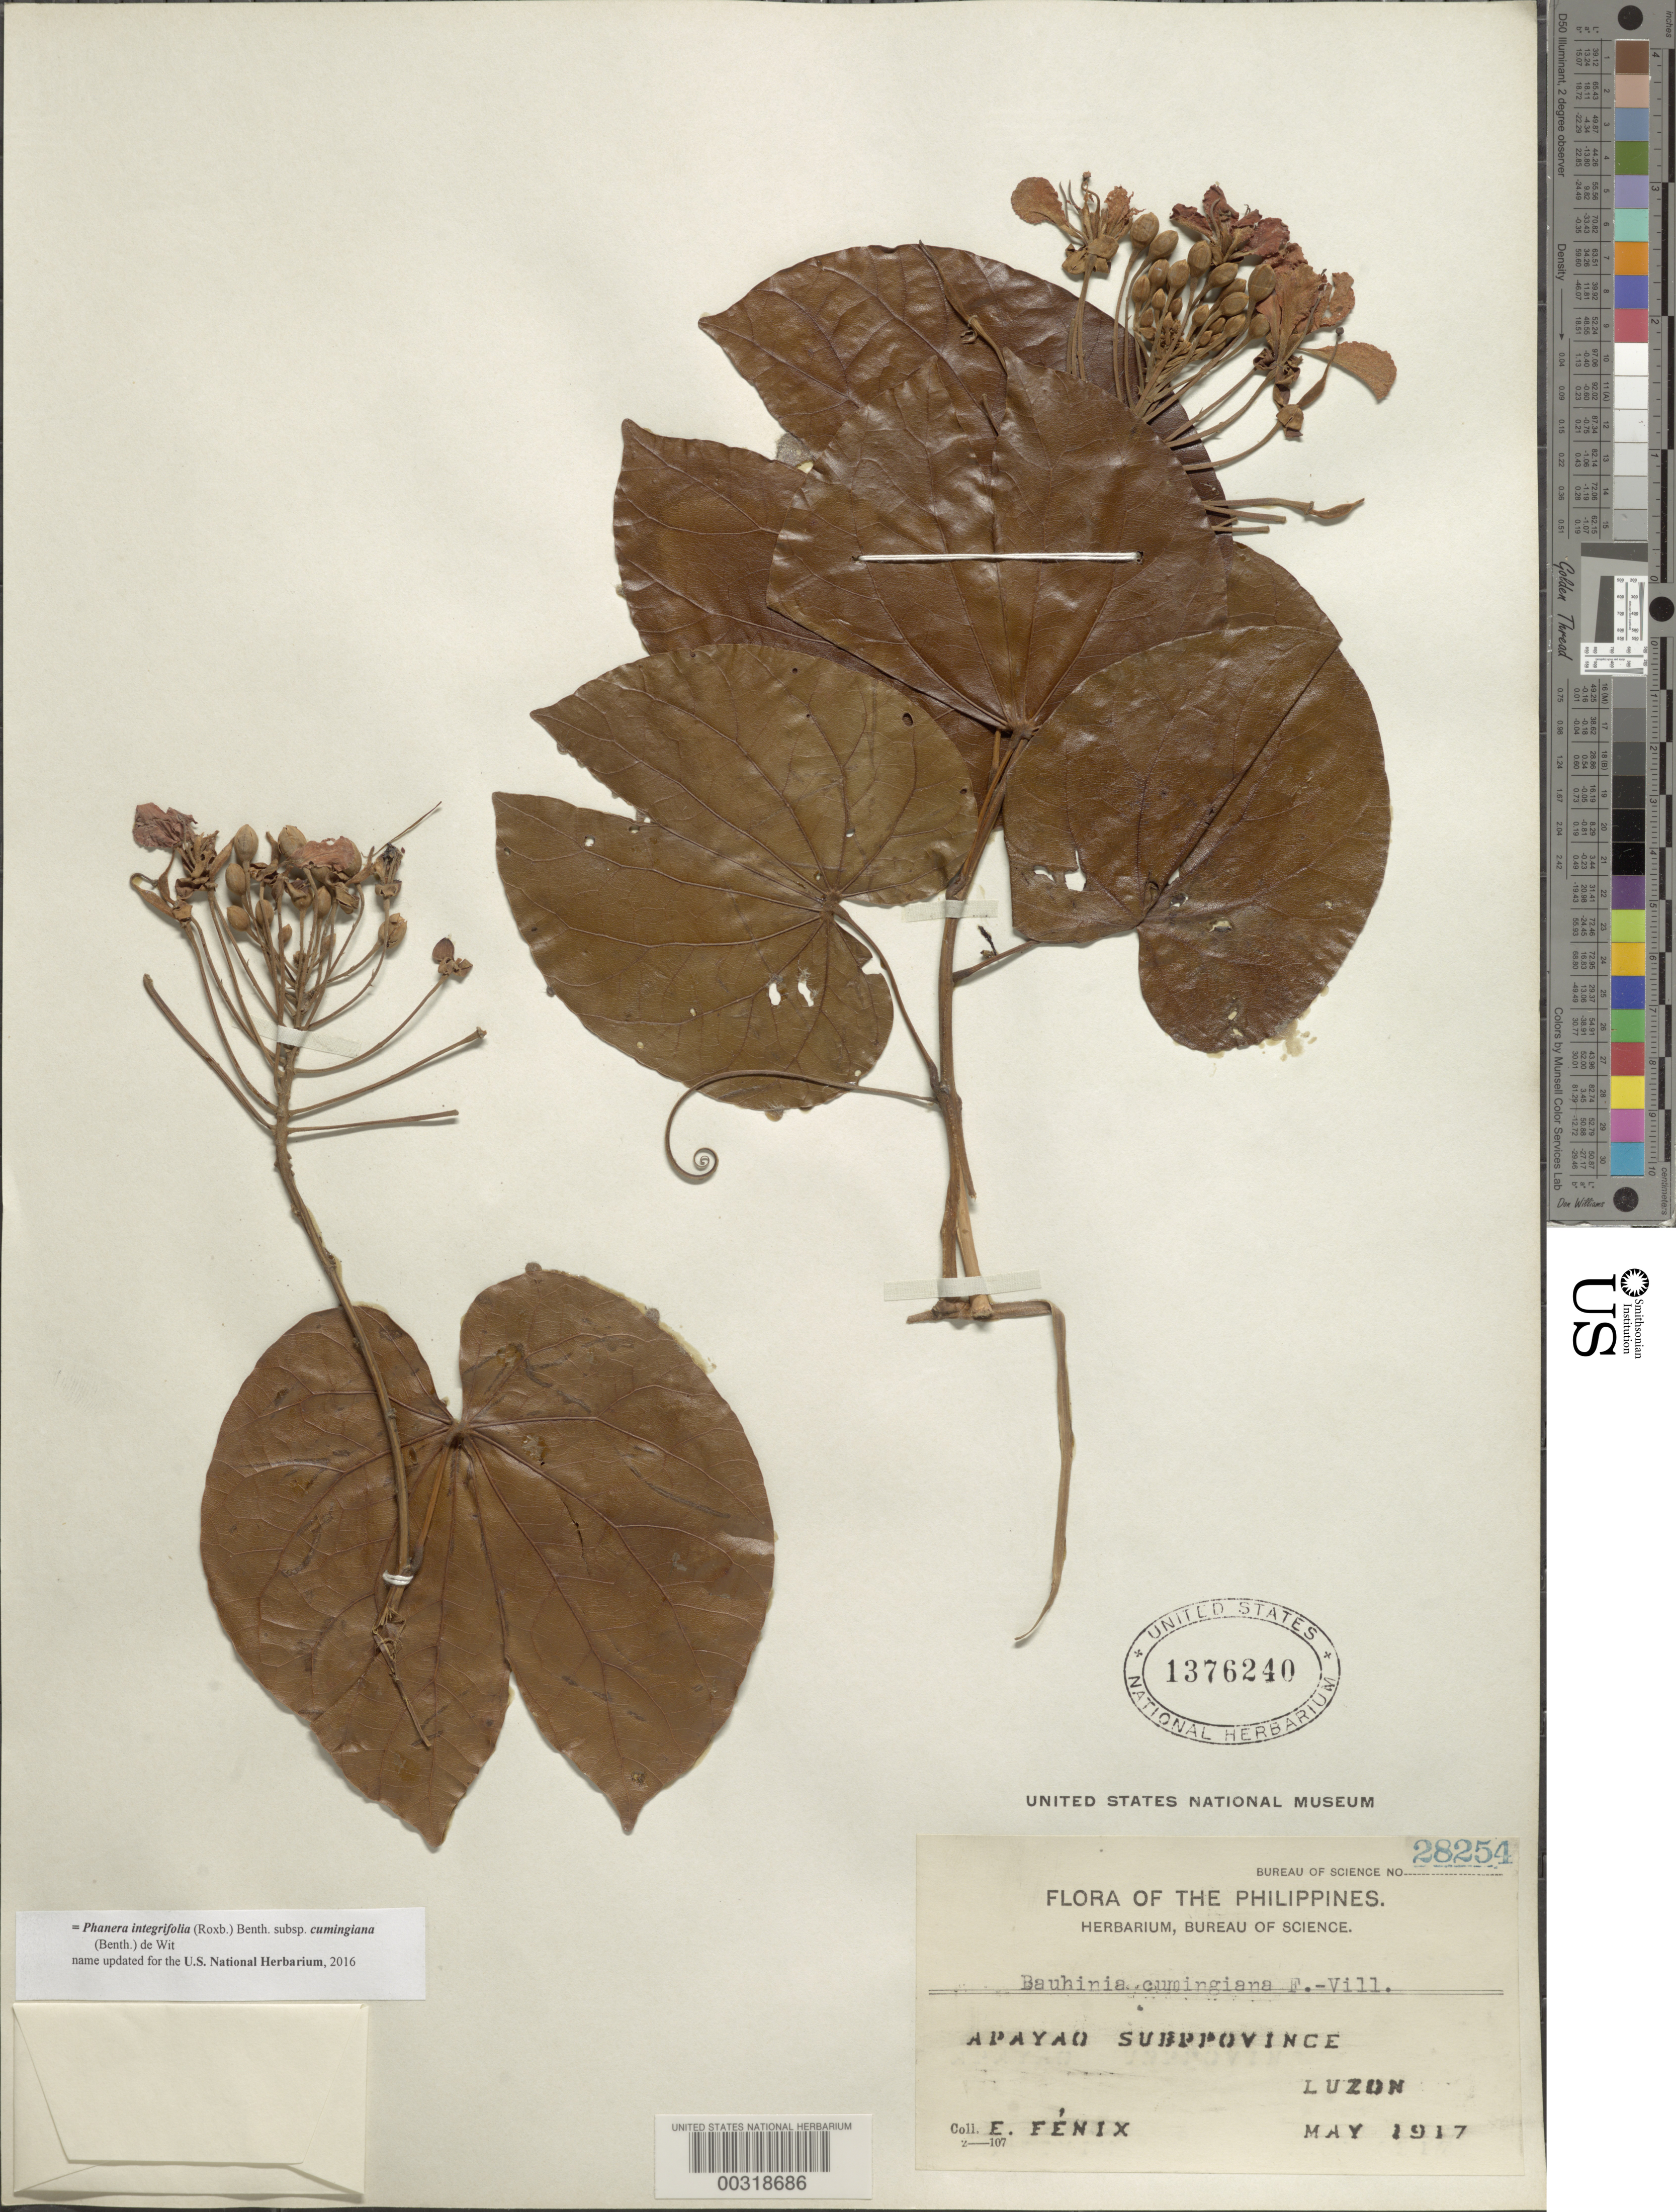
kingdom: Plantae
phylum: Tracheophyta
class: Magnoliopsida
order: Fabales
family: Fabaceae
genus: Phanera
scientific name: Phanera integrifolia subsp. cumingiana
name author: (Benth.) de Wit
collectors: E. Fenix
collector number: Bureau Of Science No. 28254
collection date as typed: May 1917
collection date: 1917-05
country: Philippines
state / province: Cordillera (Administrative Region)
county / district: Apayao / Kalinga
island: Luzon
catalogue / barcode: US 1376240